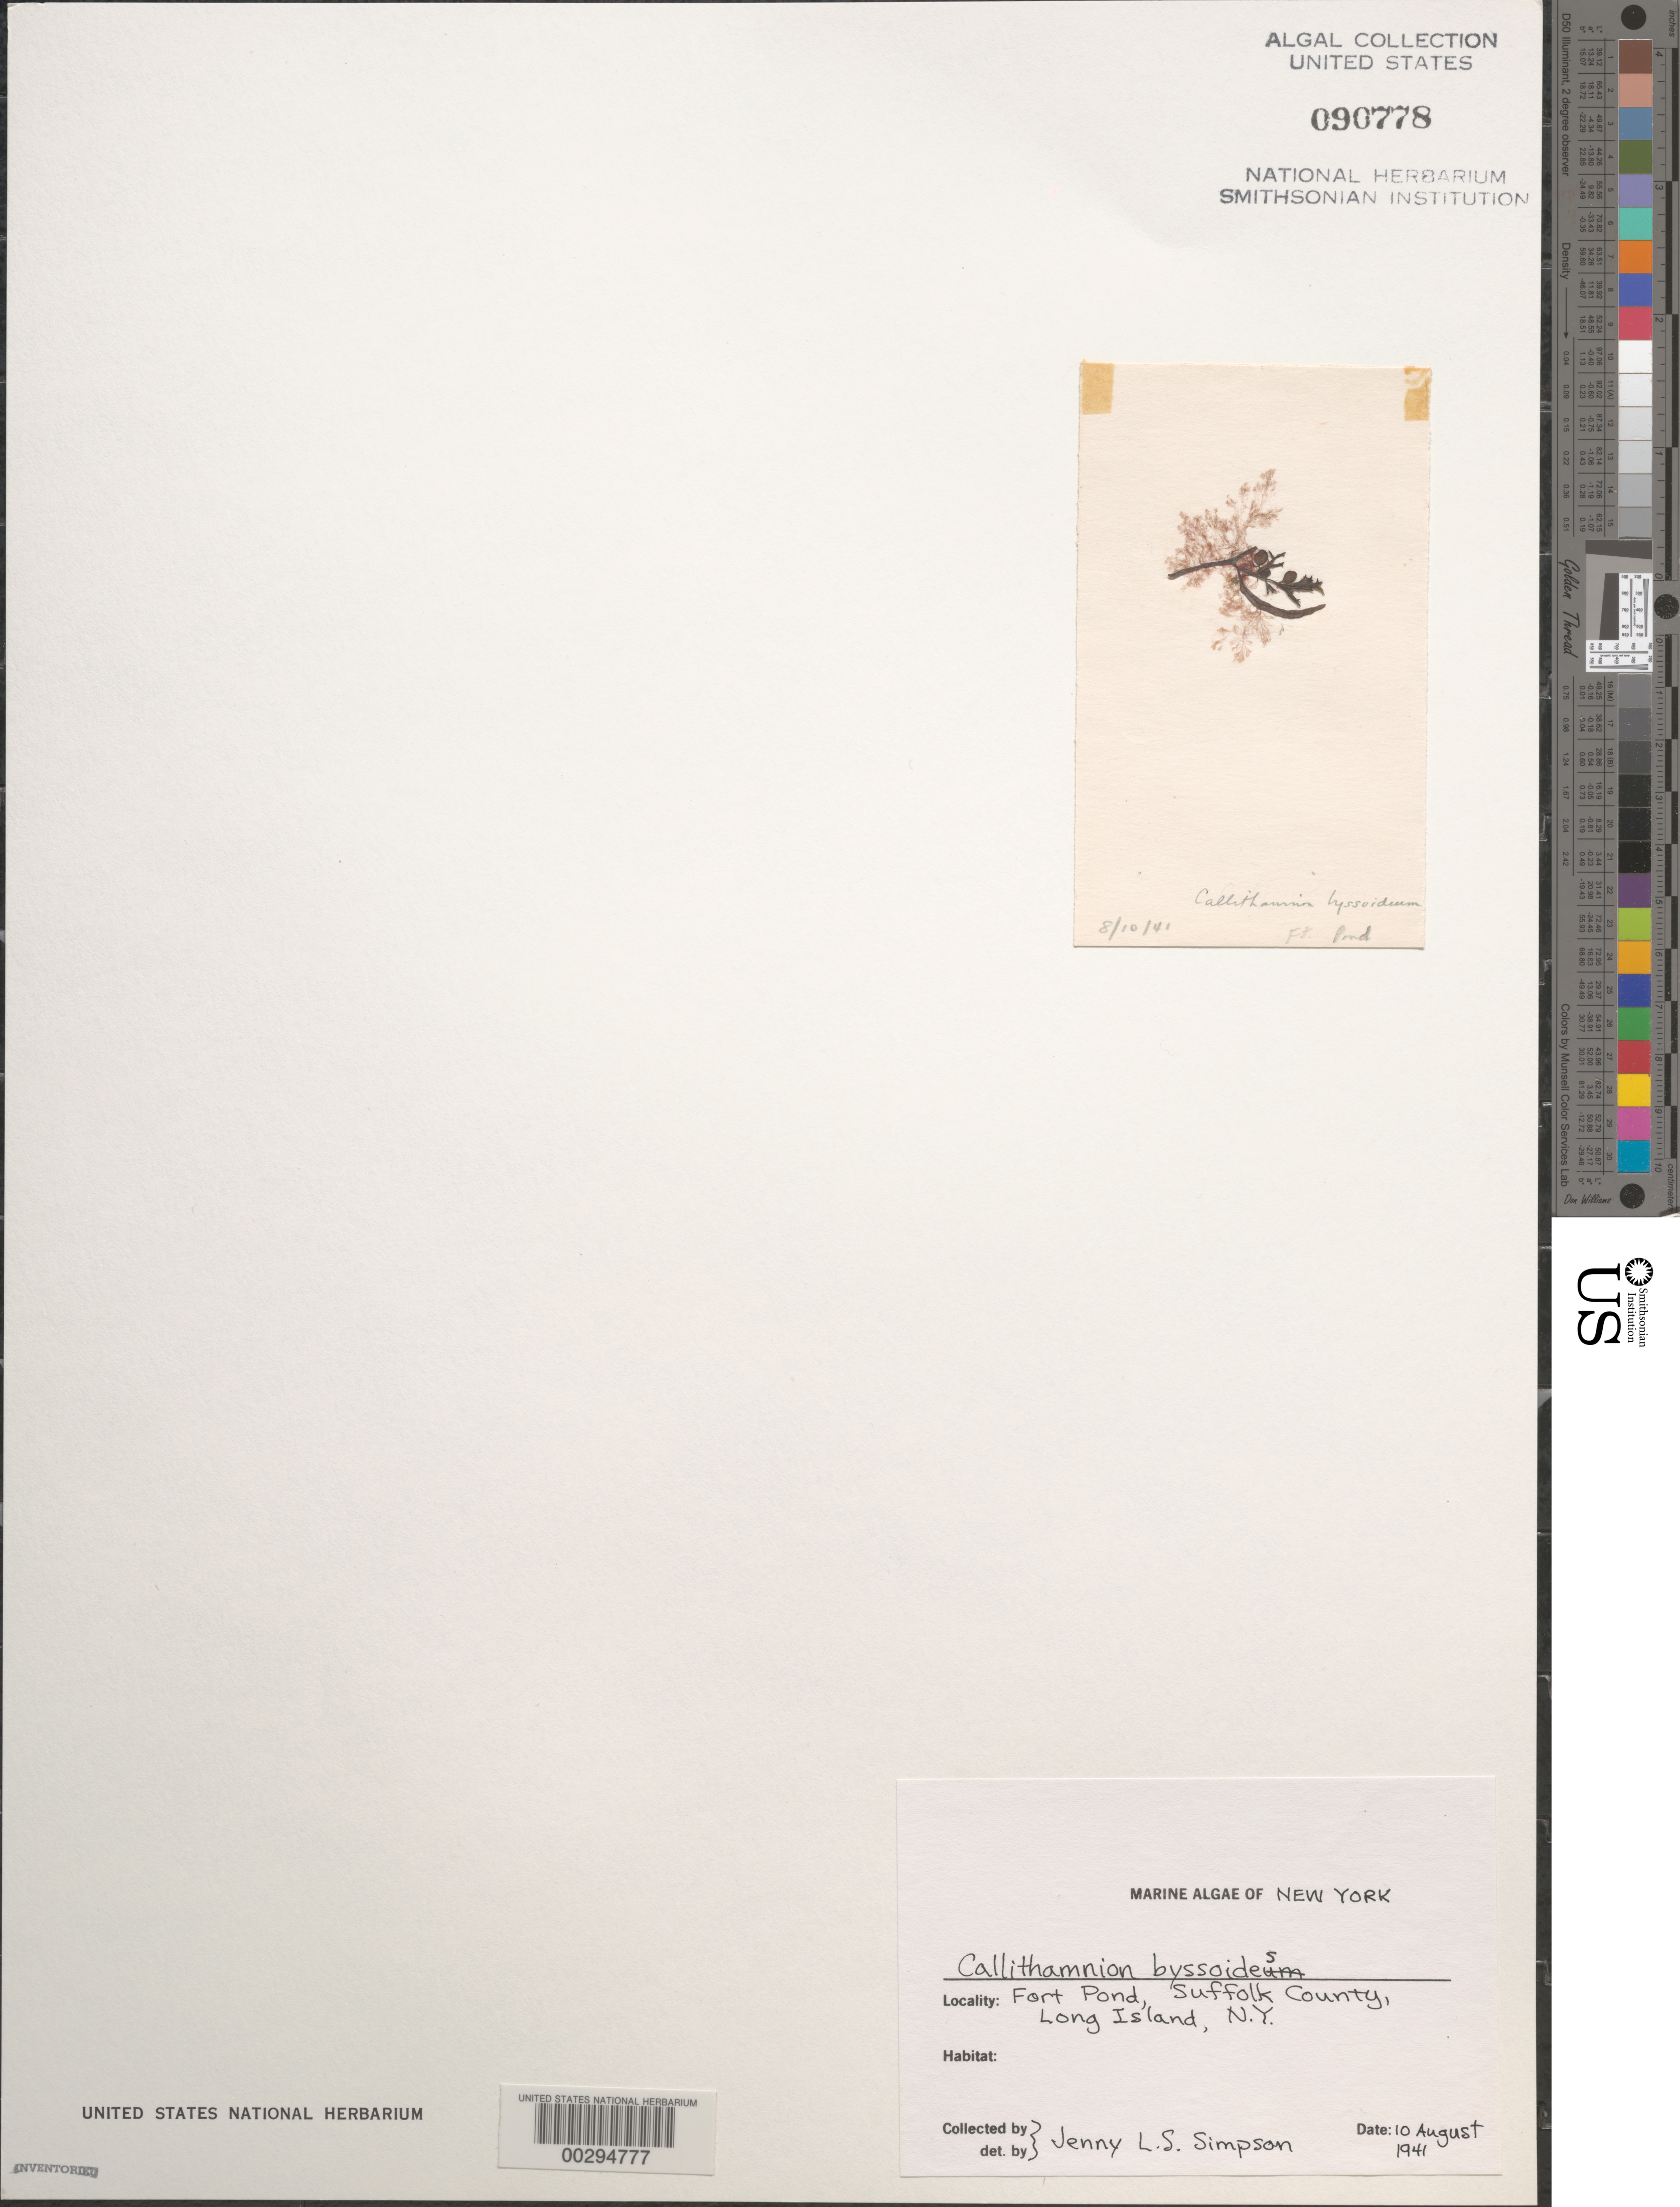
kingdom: Plantae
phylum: Rhodophyta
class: Florideophyceae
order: Ceramiales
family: Callithamniaceae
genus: Aglaothamnion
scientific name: Aglaothamnion tenuissimum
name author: (Bonnem.) Feldm.-Maz.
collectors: J. Simpson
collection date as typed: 10 Aug 1941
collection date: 1941-08-10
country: United States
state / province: New York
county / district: Suffolk County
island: Long Island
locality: Fort Pond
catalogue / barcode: US 90778